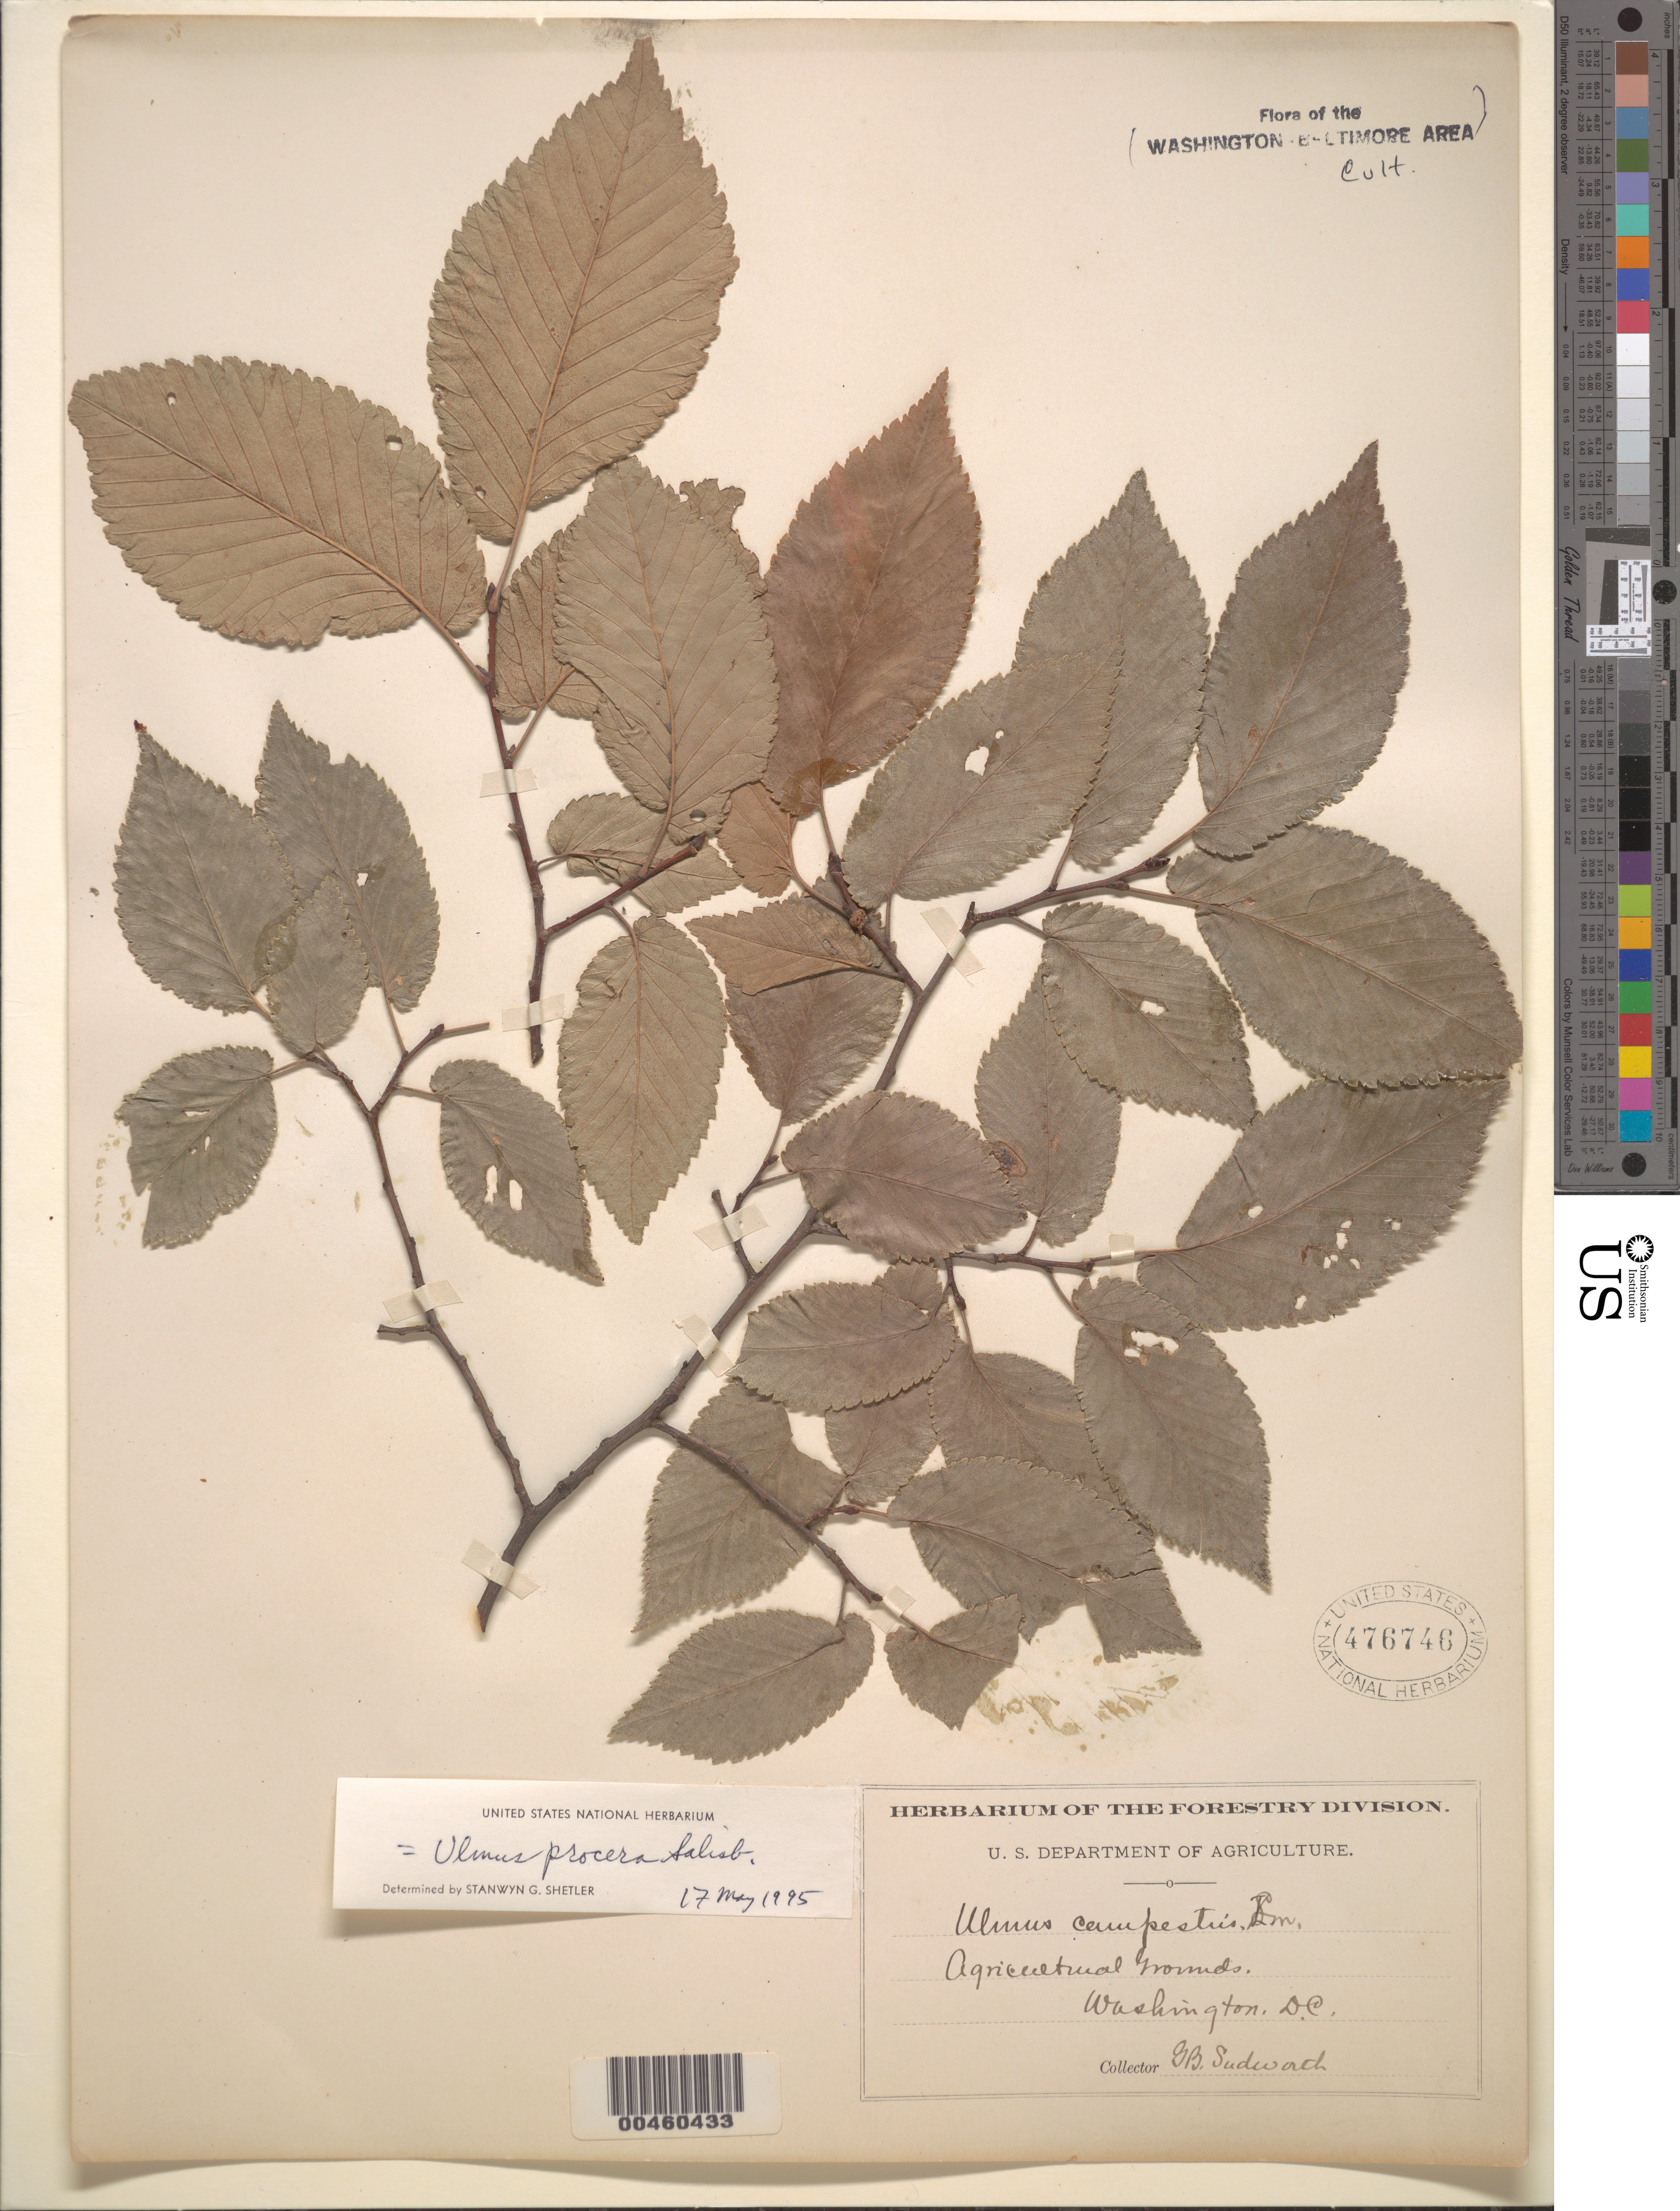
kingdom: Plantae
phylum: Tracheophyta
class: Magnoliopsida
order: Rosales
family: Ulmaceae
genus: Ulmus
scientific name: Ulmus minor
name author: Mill.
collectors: G. B. Sudworth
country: United States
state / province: District of Columbia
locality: Agricultural grounds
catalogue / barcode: US 476746